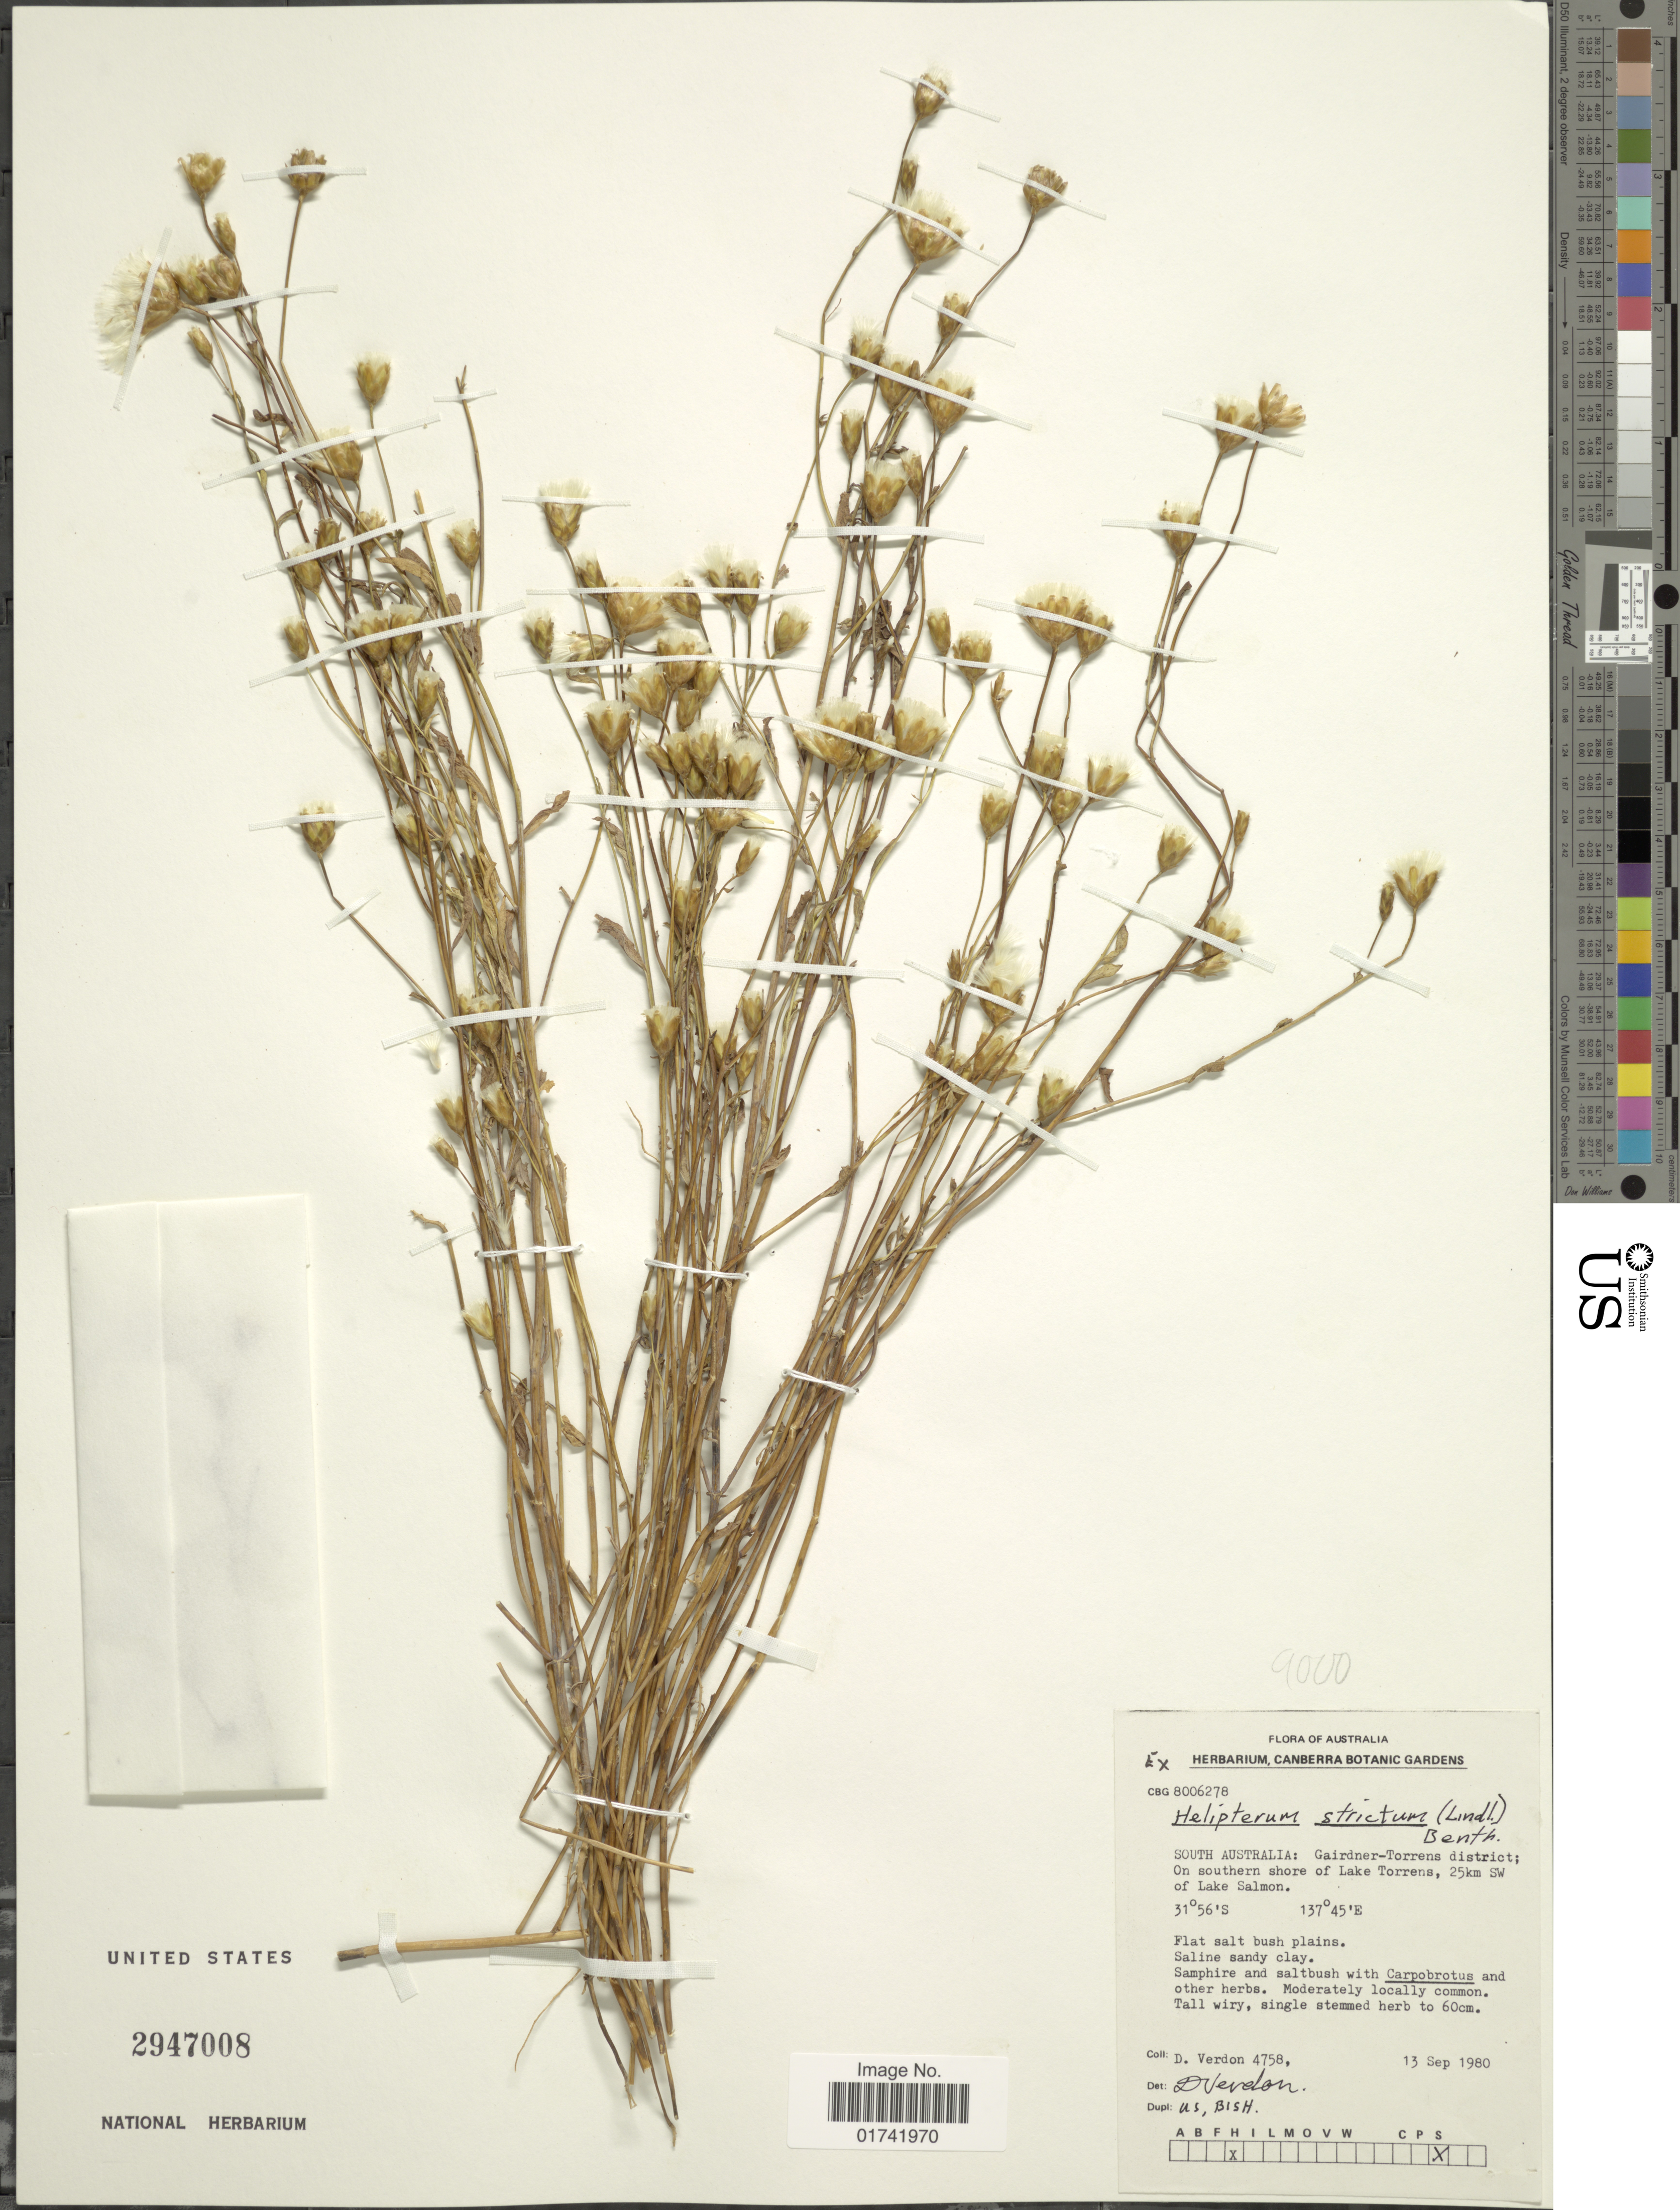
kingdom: Plantae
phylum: Tracheophyta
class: Magnoliopsida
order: Asterales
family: Asteraceae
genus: Rhodanthe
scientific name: Rhodanthe stricta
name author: (Lindl.) Paul G. Wilson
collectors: D. Verdon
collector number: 4758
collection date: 1980-09-13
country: Australia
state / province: South Australia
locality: Gairdner-Torrens district; On the southern shore of Lake Torrens, 25 km SW of Lake Salmon.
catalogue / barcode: US 2947008